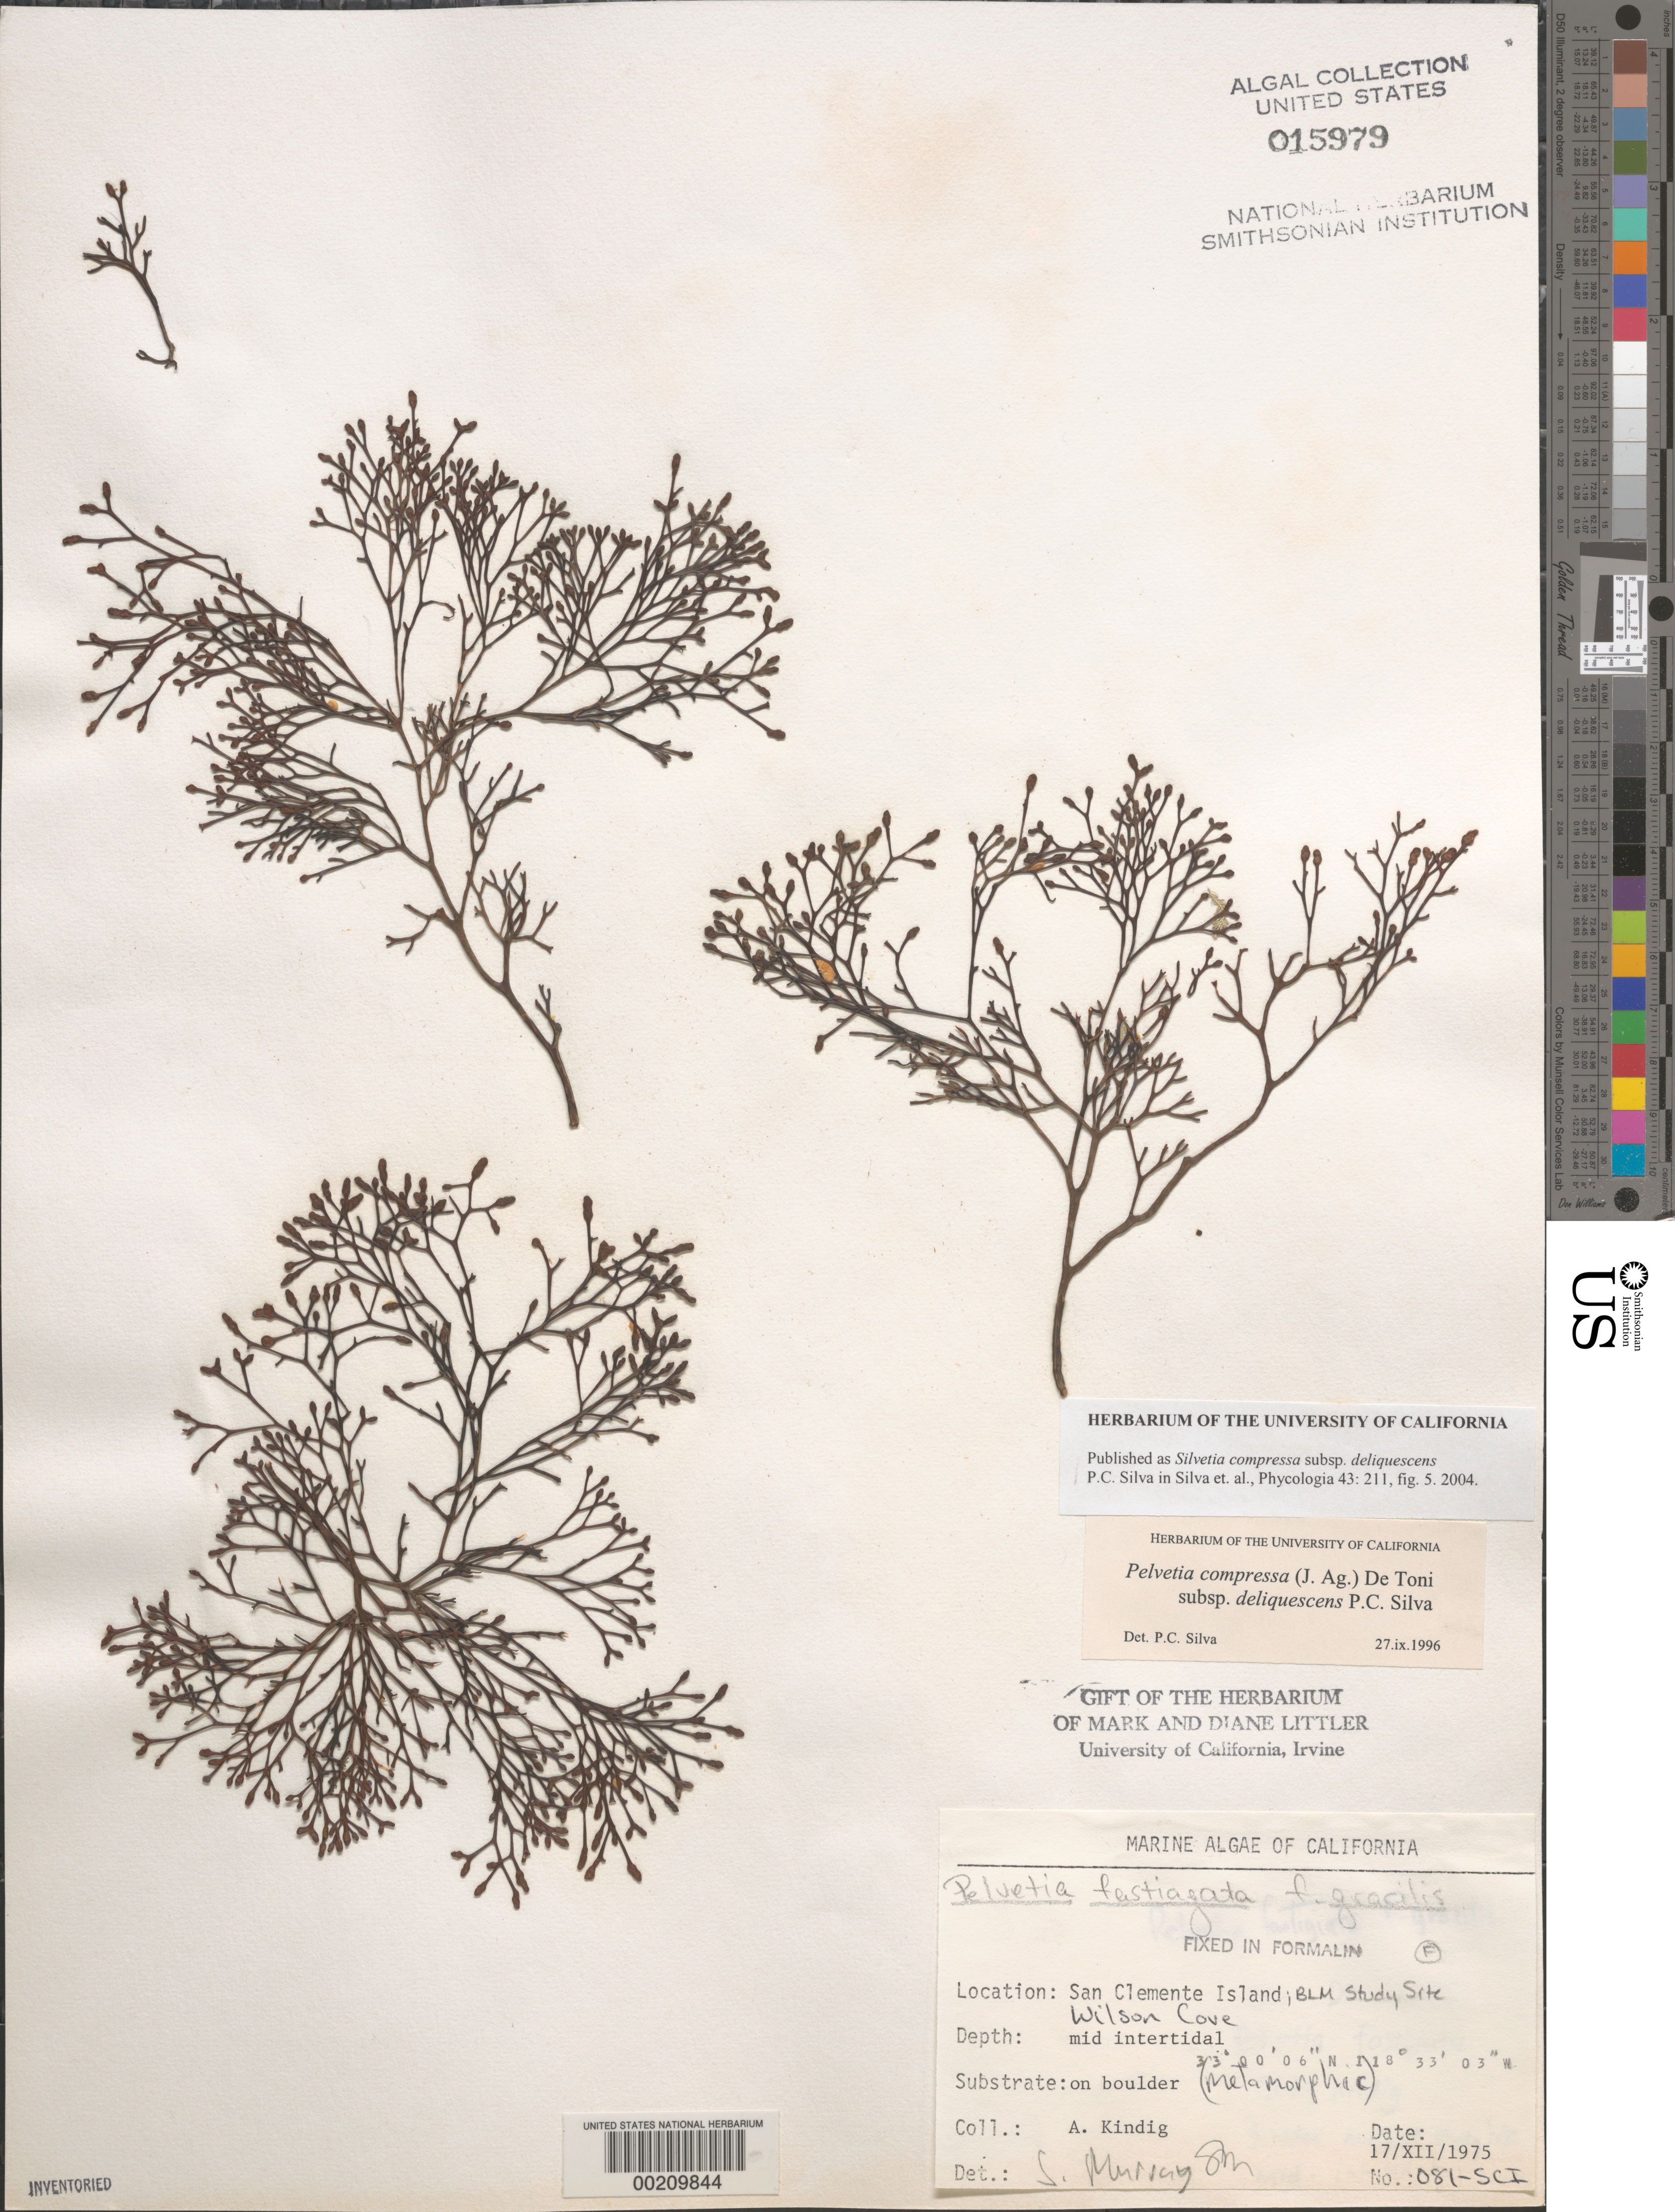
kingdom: Chromista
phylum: Ochrophyta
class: Phaeophyceae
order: Fucales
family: Fucaceae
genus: Silvetia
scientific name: Silvetia compressa subsp. deliquescens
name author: P.C. Silva in P.C. Silva et al.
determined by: Silva, P. C.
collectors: A. Kindig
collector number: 081-SCI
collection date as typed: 17 Dec 1975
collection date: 1975-12-17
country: United States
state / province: California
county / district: Los Angeles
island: San Clemente Island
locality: Wilson Cove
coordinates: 33 00'06"N, 118 33'03"W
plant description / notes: BLM-SOCALBIGHT Rocky Intertidal Survey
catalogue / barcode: US 15979